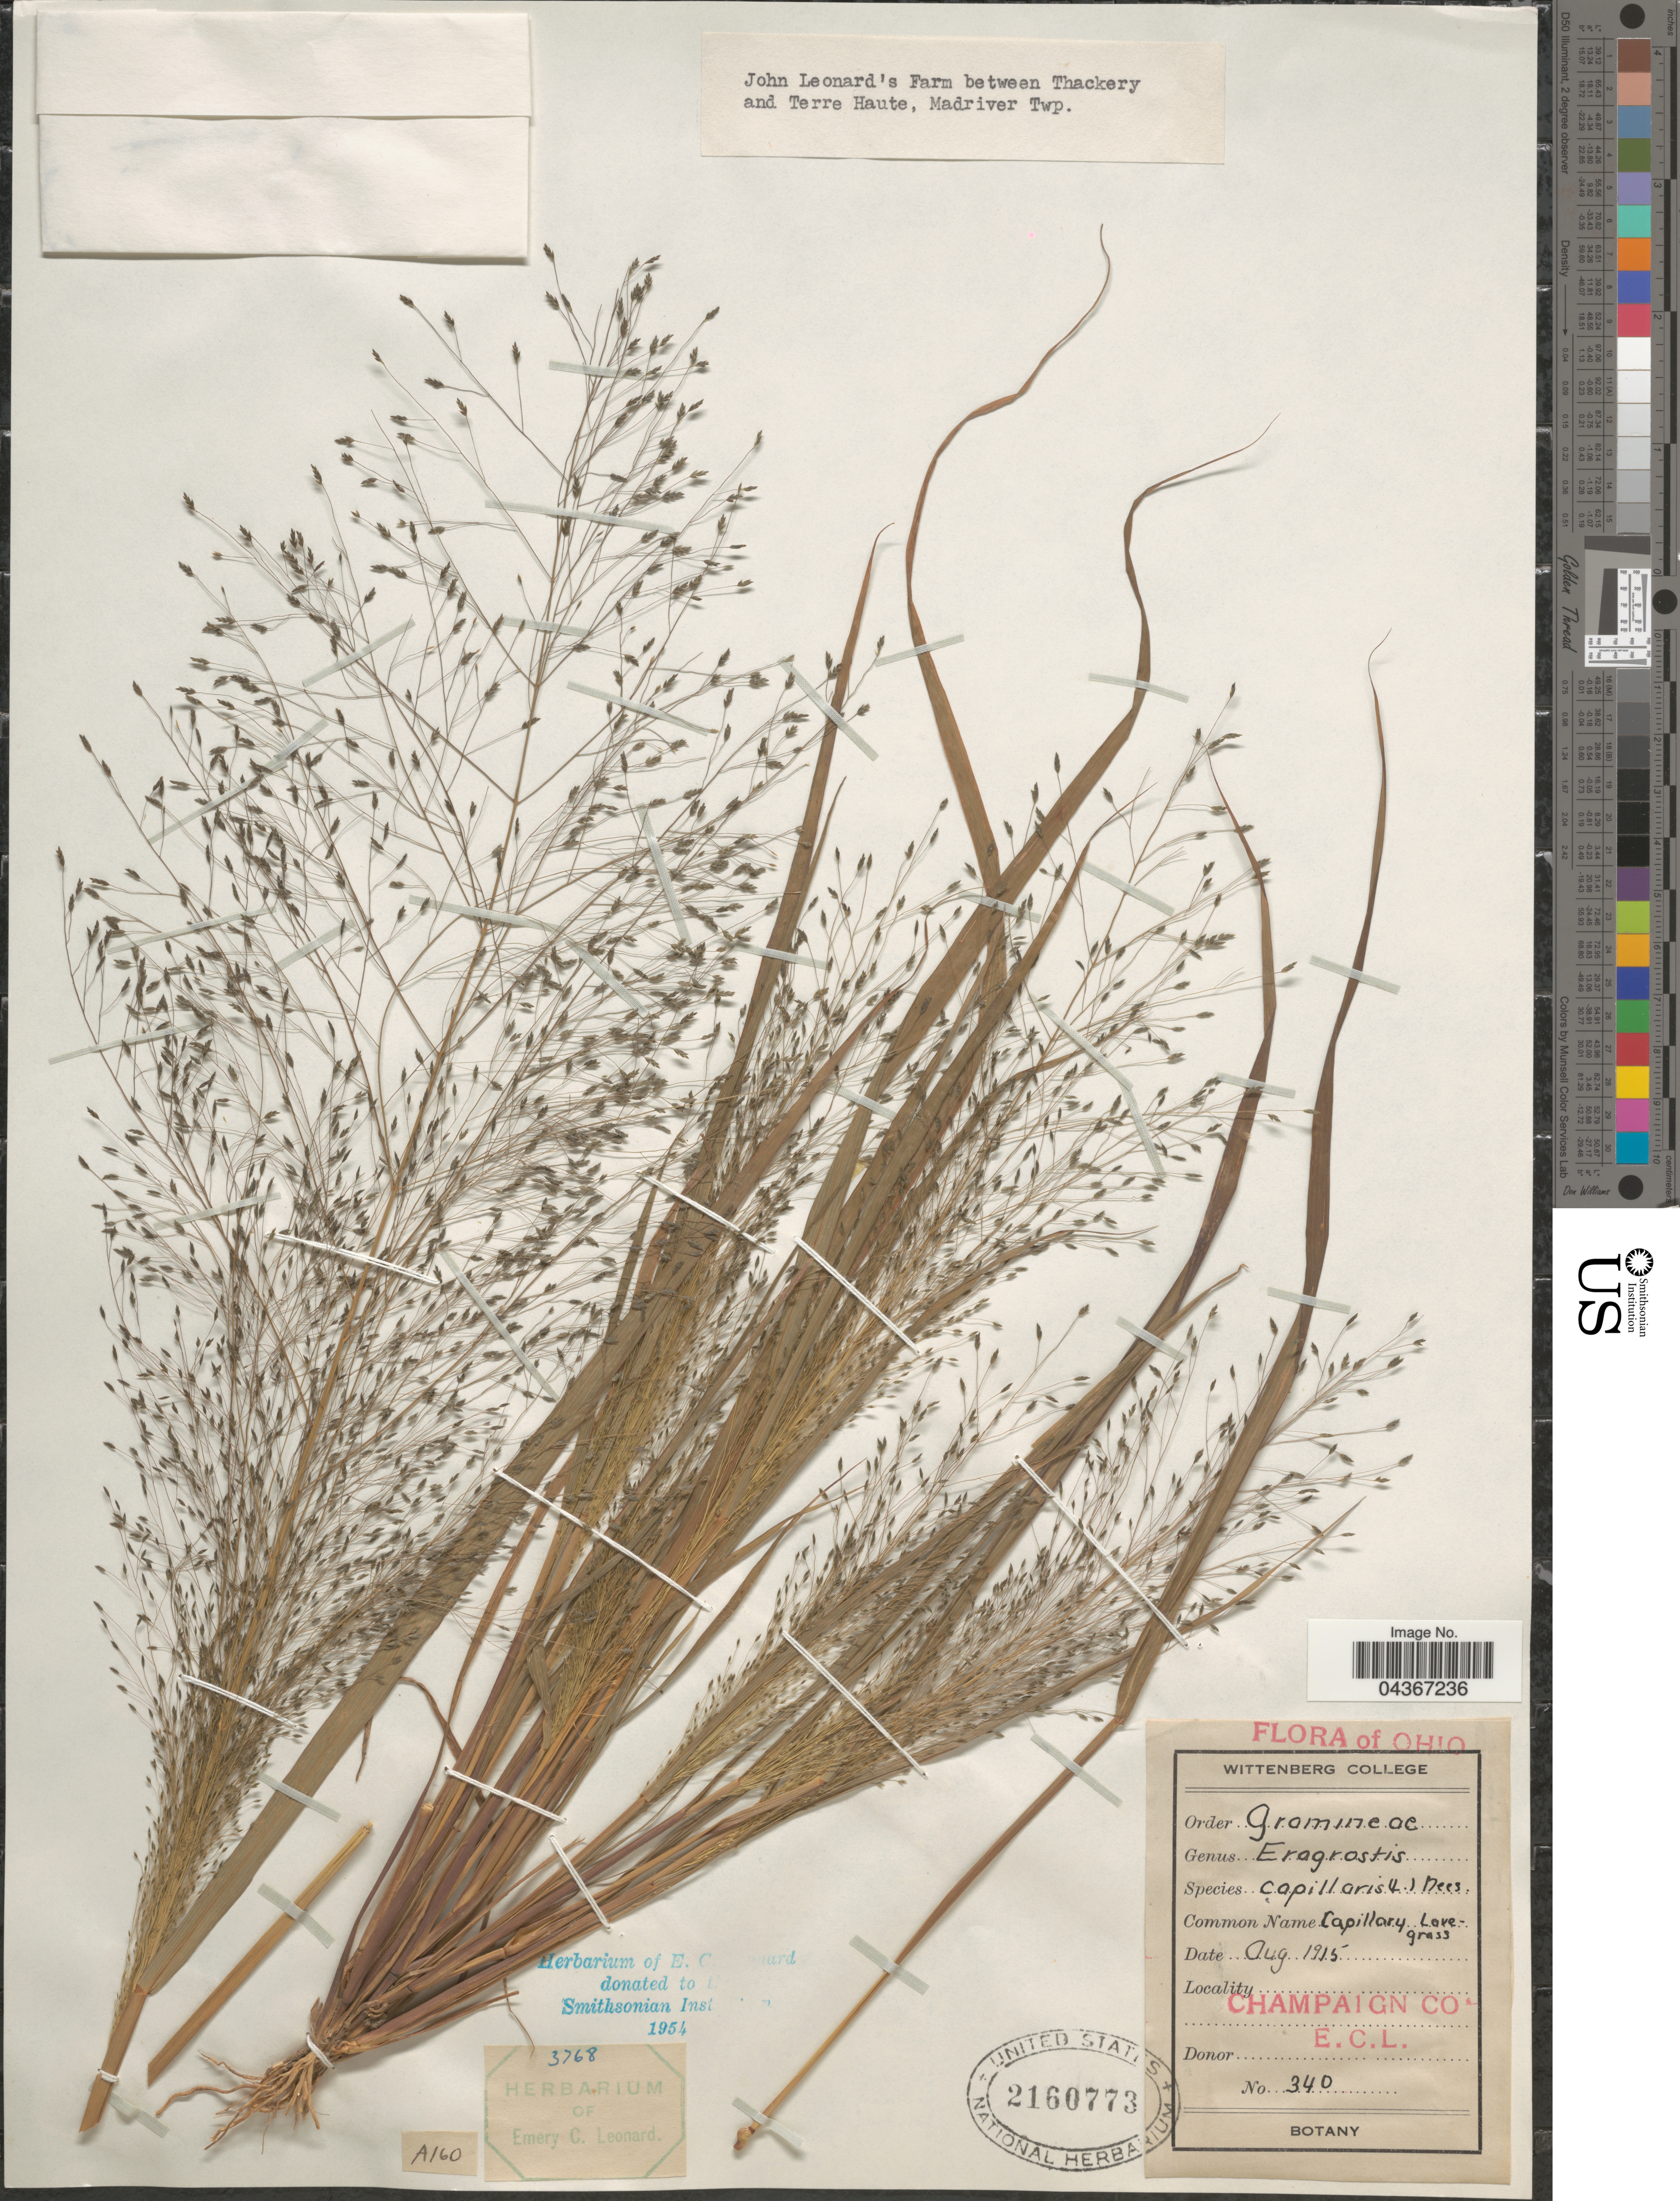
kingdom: Plantae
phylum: Tracheophyta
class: Liliopsida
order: Poales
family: Poaceae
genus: Eragrostis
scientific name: Eragrostis capillaris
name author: (L.) Nees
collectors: E. C. Leonard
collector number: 340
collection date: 1915-08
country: United States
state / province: Ohio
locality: Champaign Co.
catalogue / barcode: US 2160773